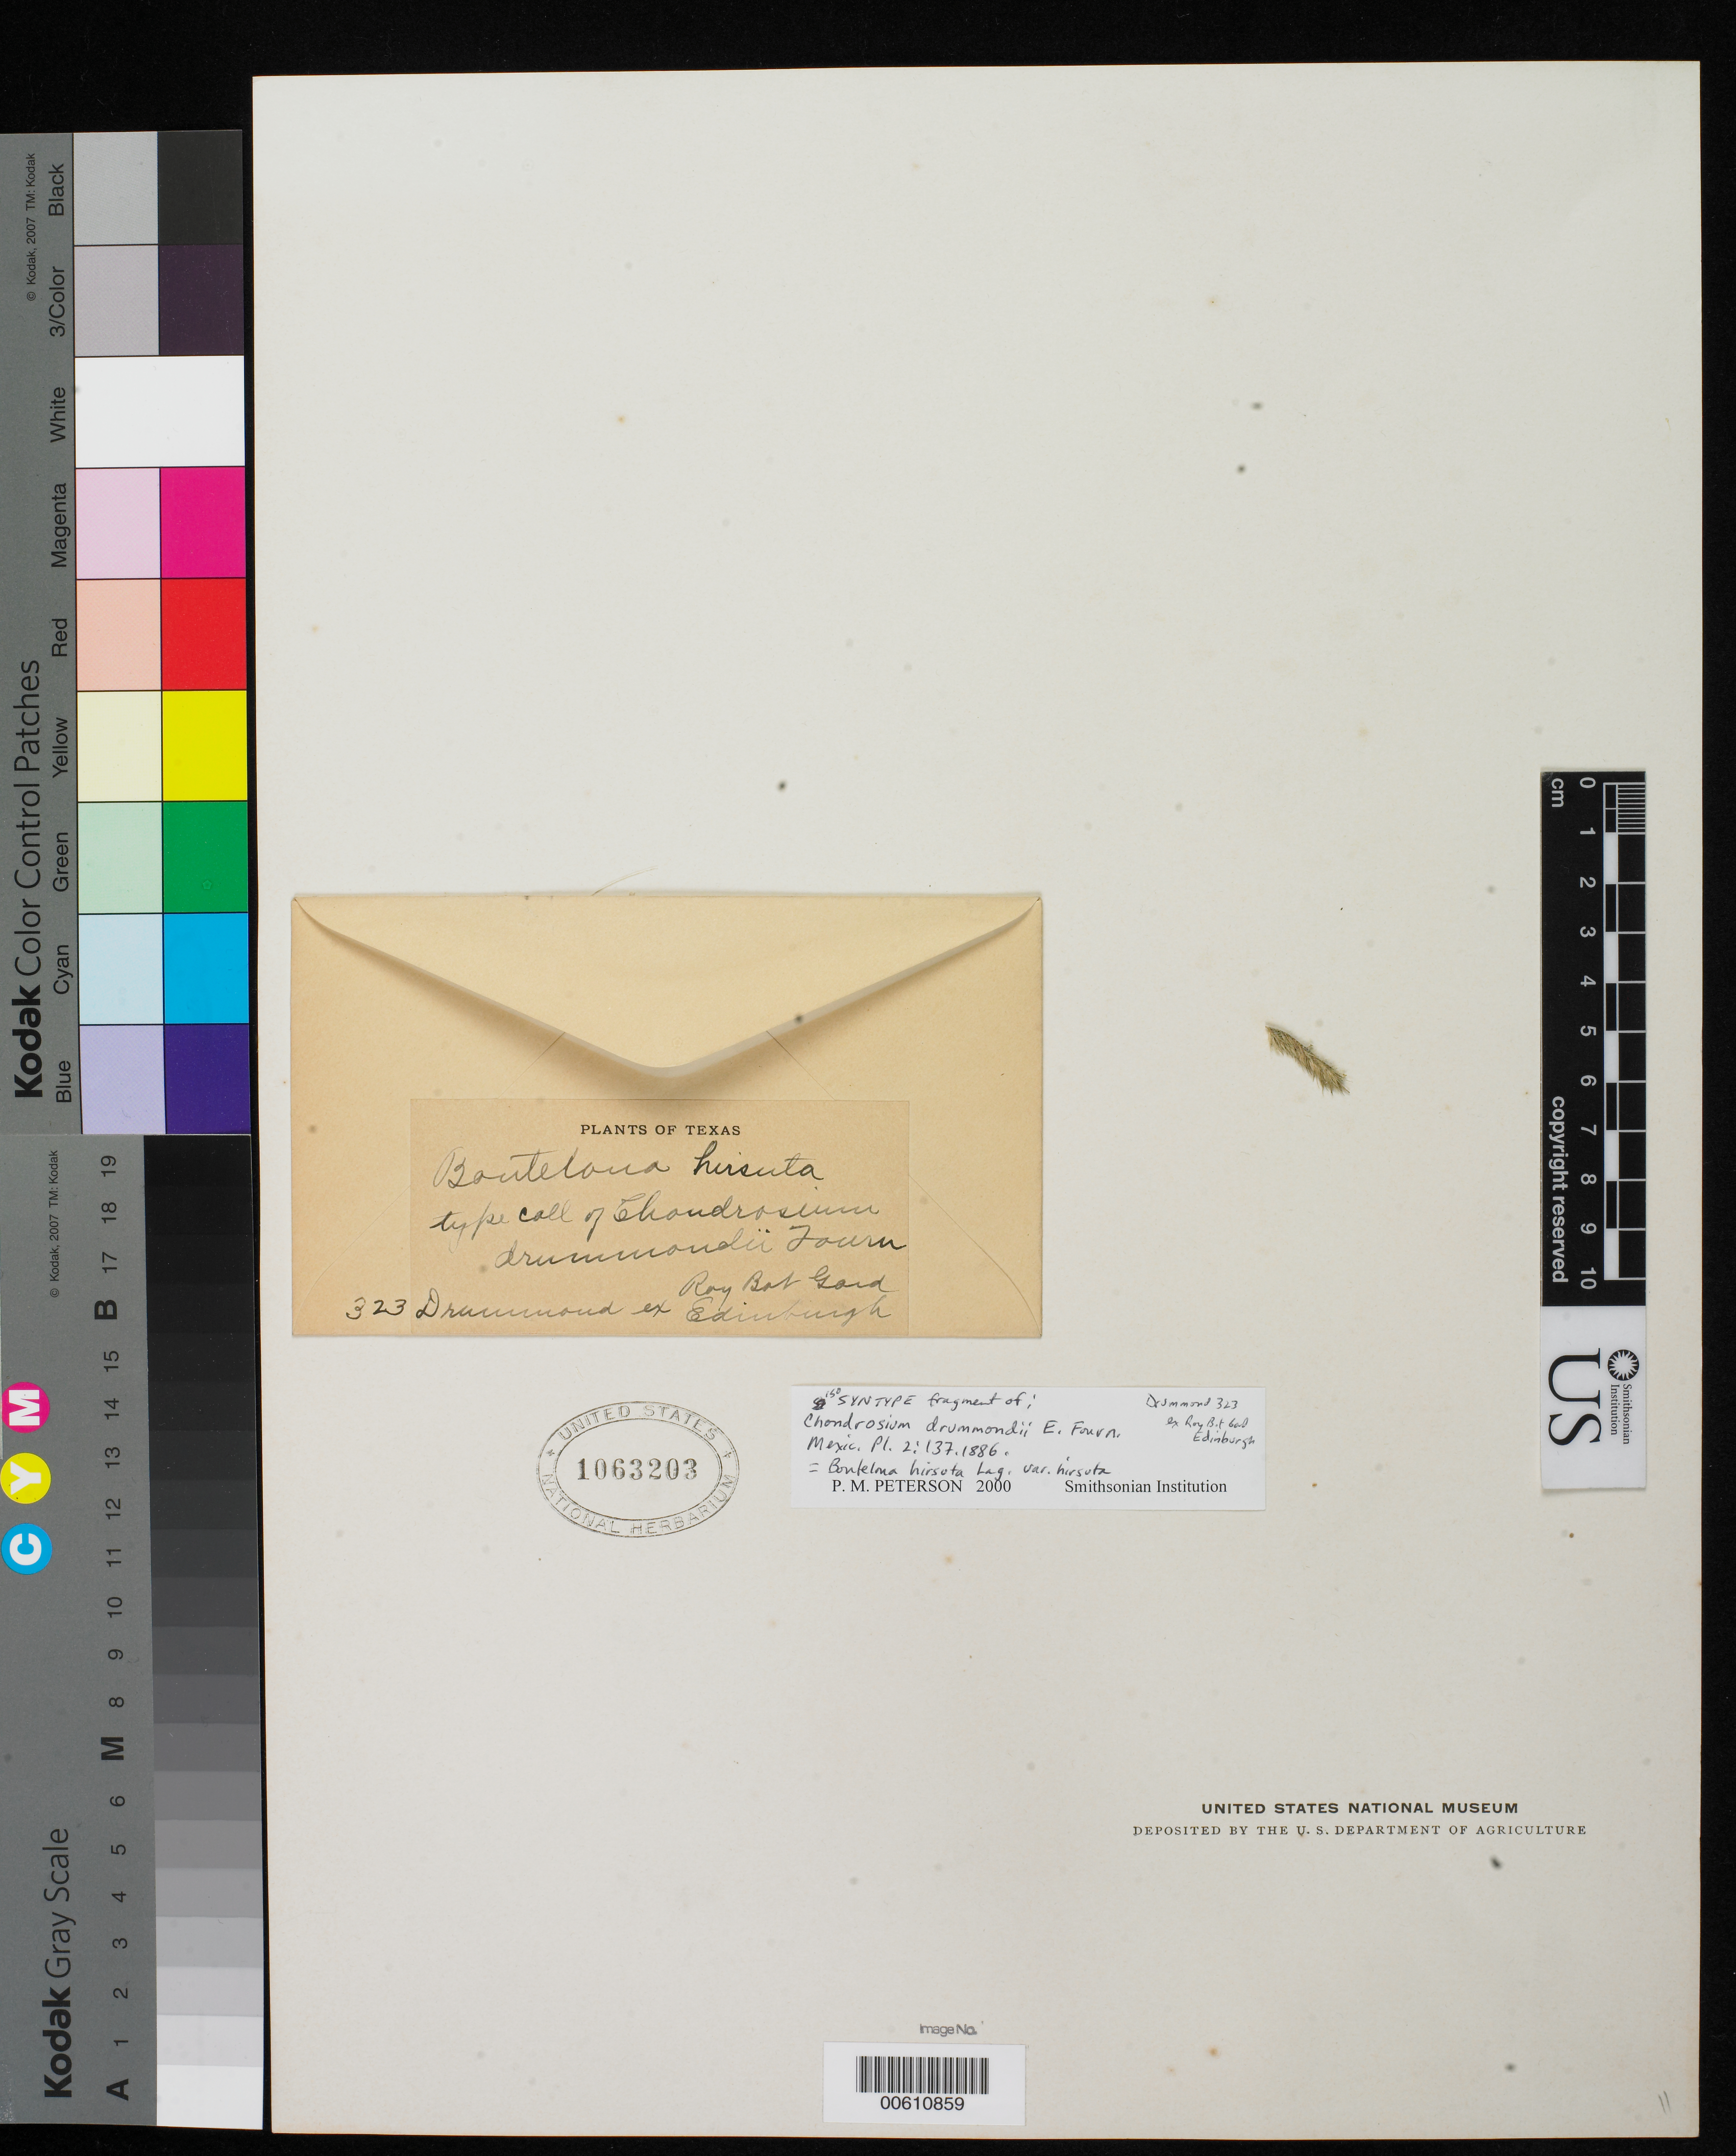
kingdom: Plantae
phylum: Tracheophyta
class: Liliopsida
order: Poales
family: Poaceae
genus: Chondrosum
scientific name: Chondrosum drummondii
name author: E. Fourn.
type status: Isosyntype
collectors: -. Drummond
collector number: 323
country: United States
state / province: Texas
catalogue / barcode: US 1063203